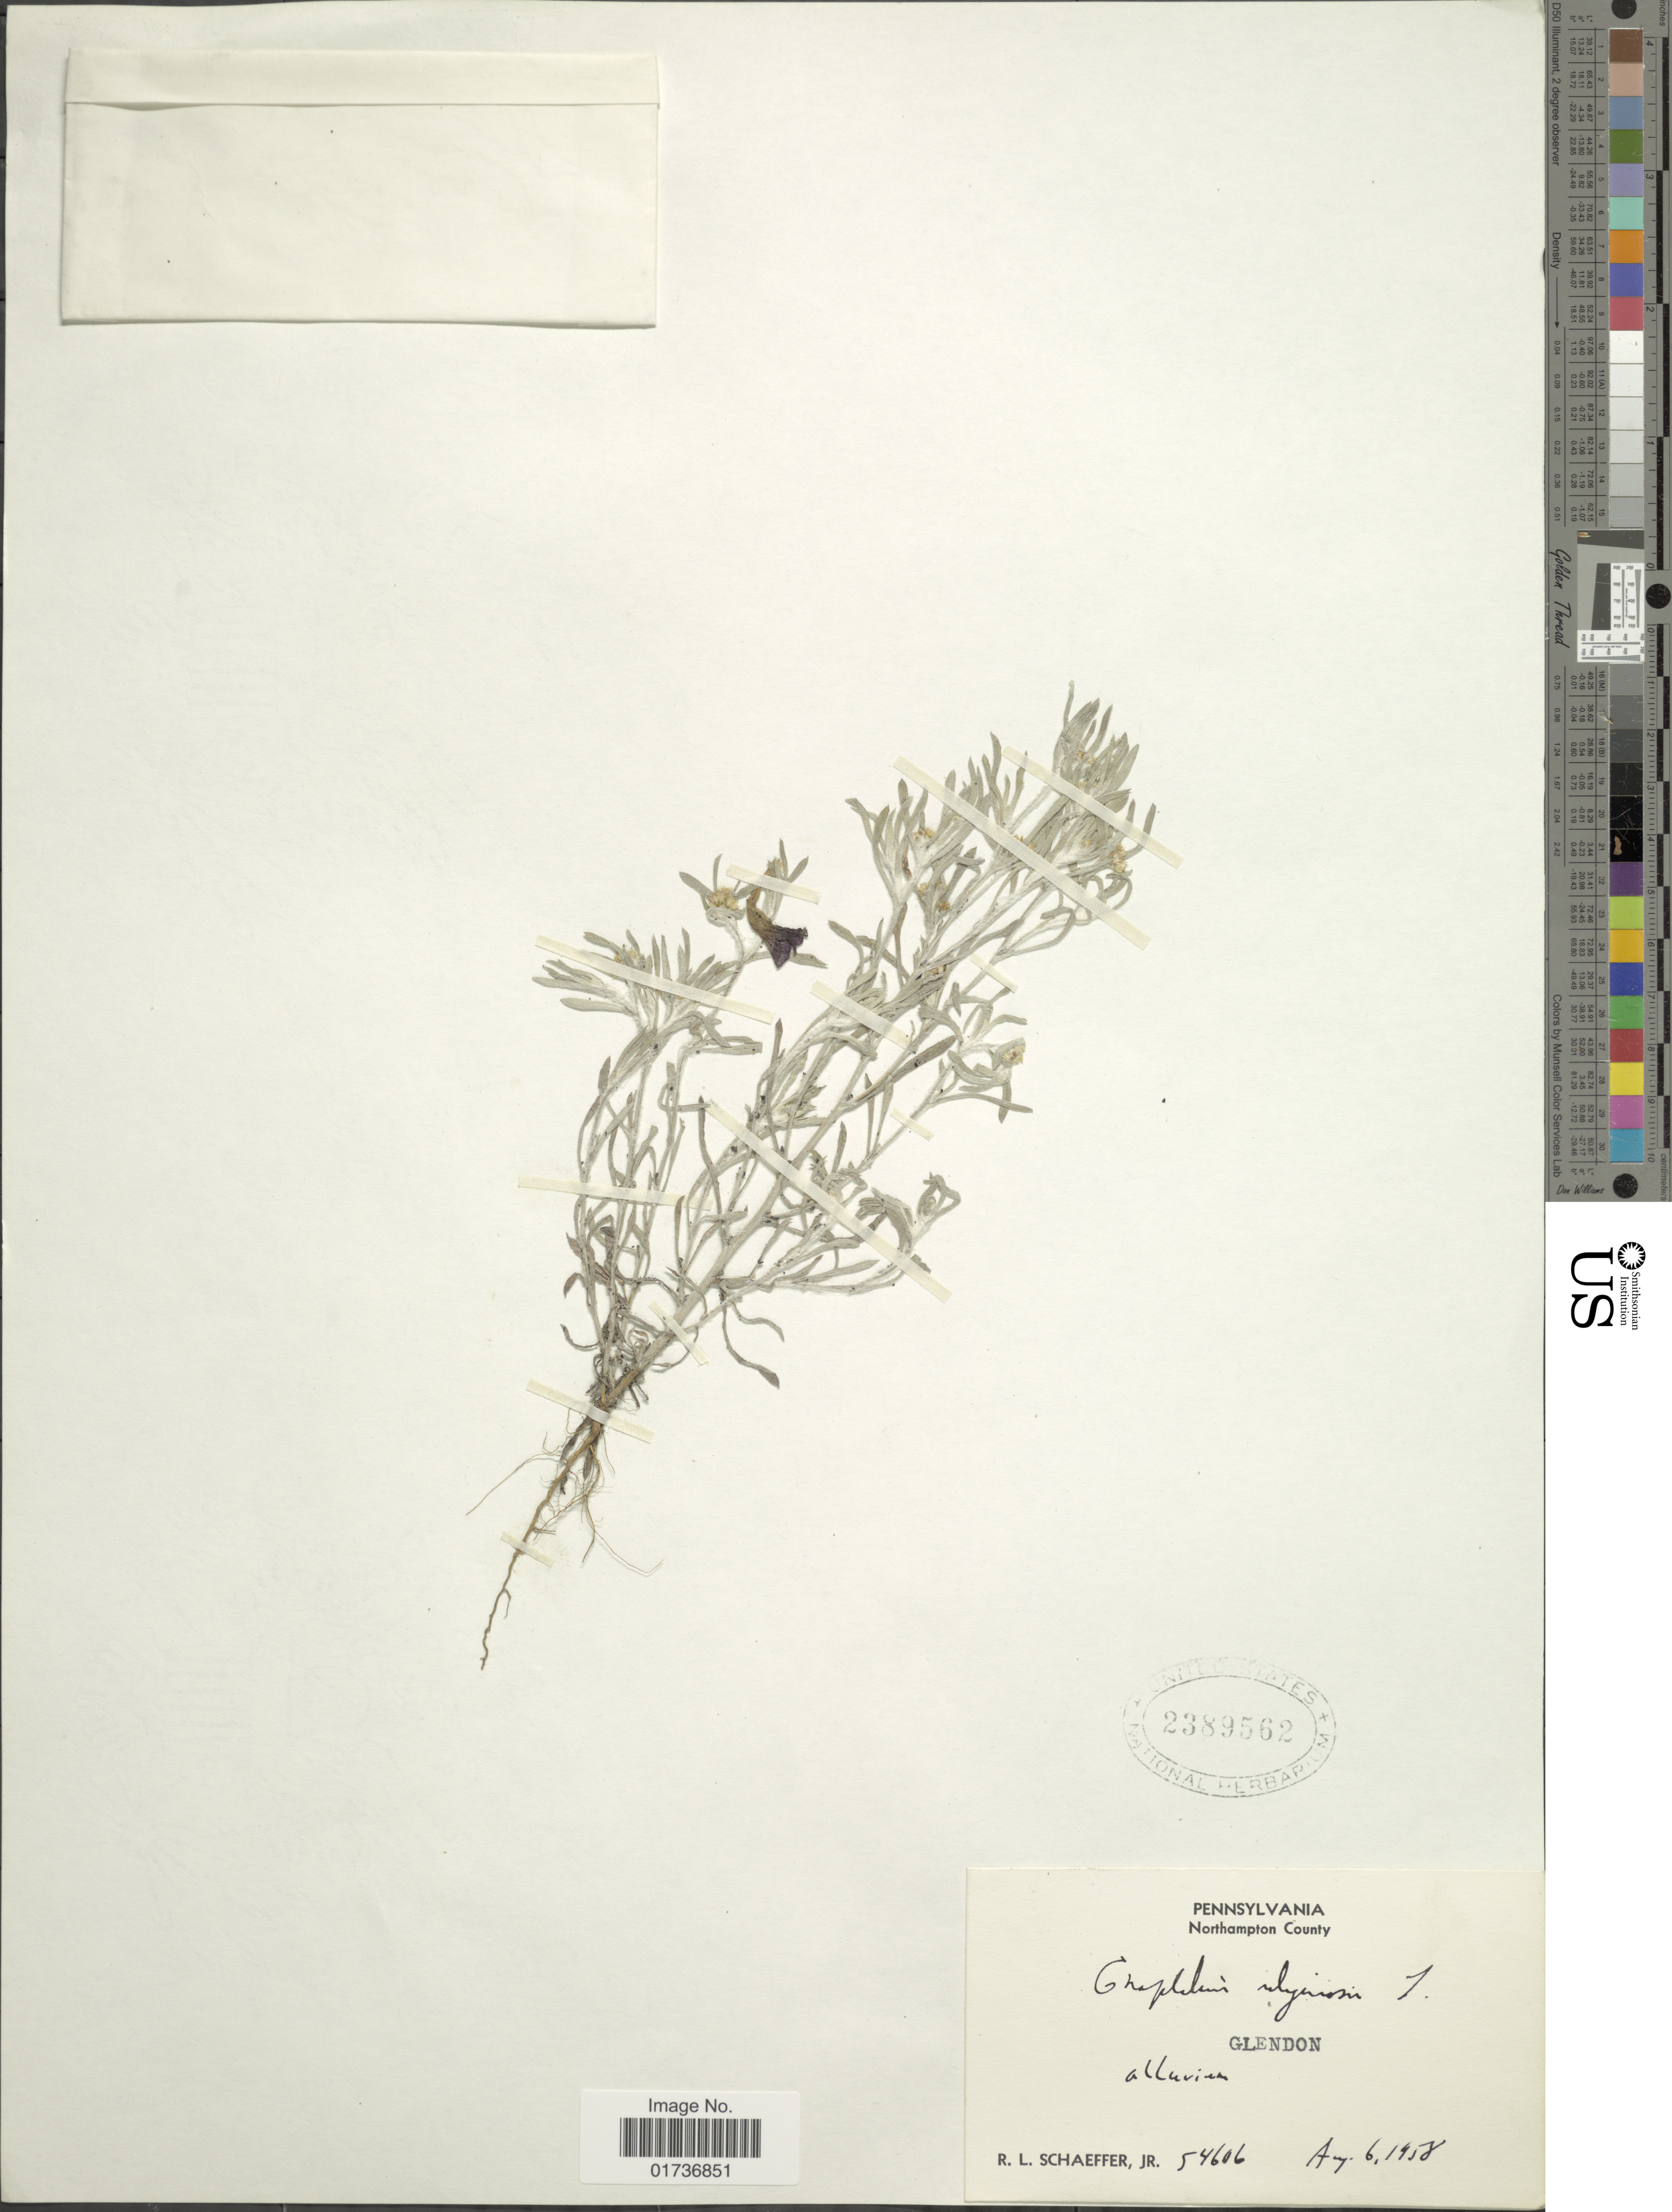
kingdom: Plantae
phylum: Tracheophyta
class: Magnoliopsida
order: Asterales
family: Asteraceae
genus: Gnaphalium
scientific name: Gnaphalium uliginosum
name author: L.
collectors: R. L. Schaeffer Jr.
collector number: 54066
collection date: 1958-08-06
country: United States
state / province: Pennsylvania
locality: Northampton County, Glendon, alluvian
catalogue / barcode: US 2389562